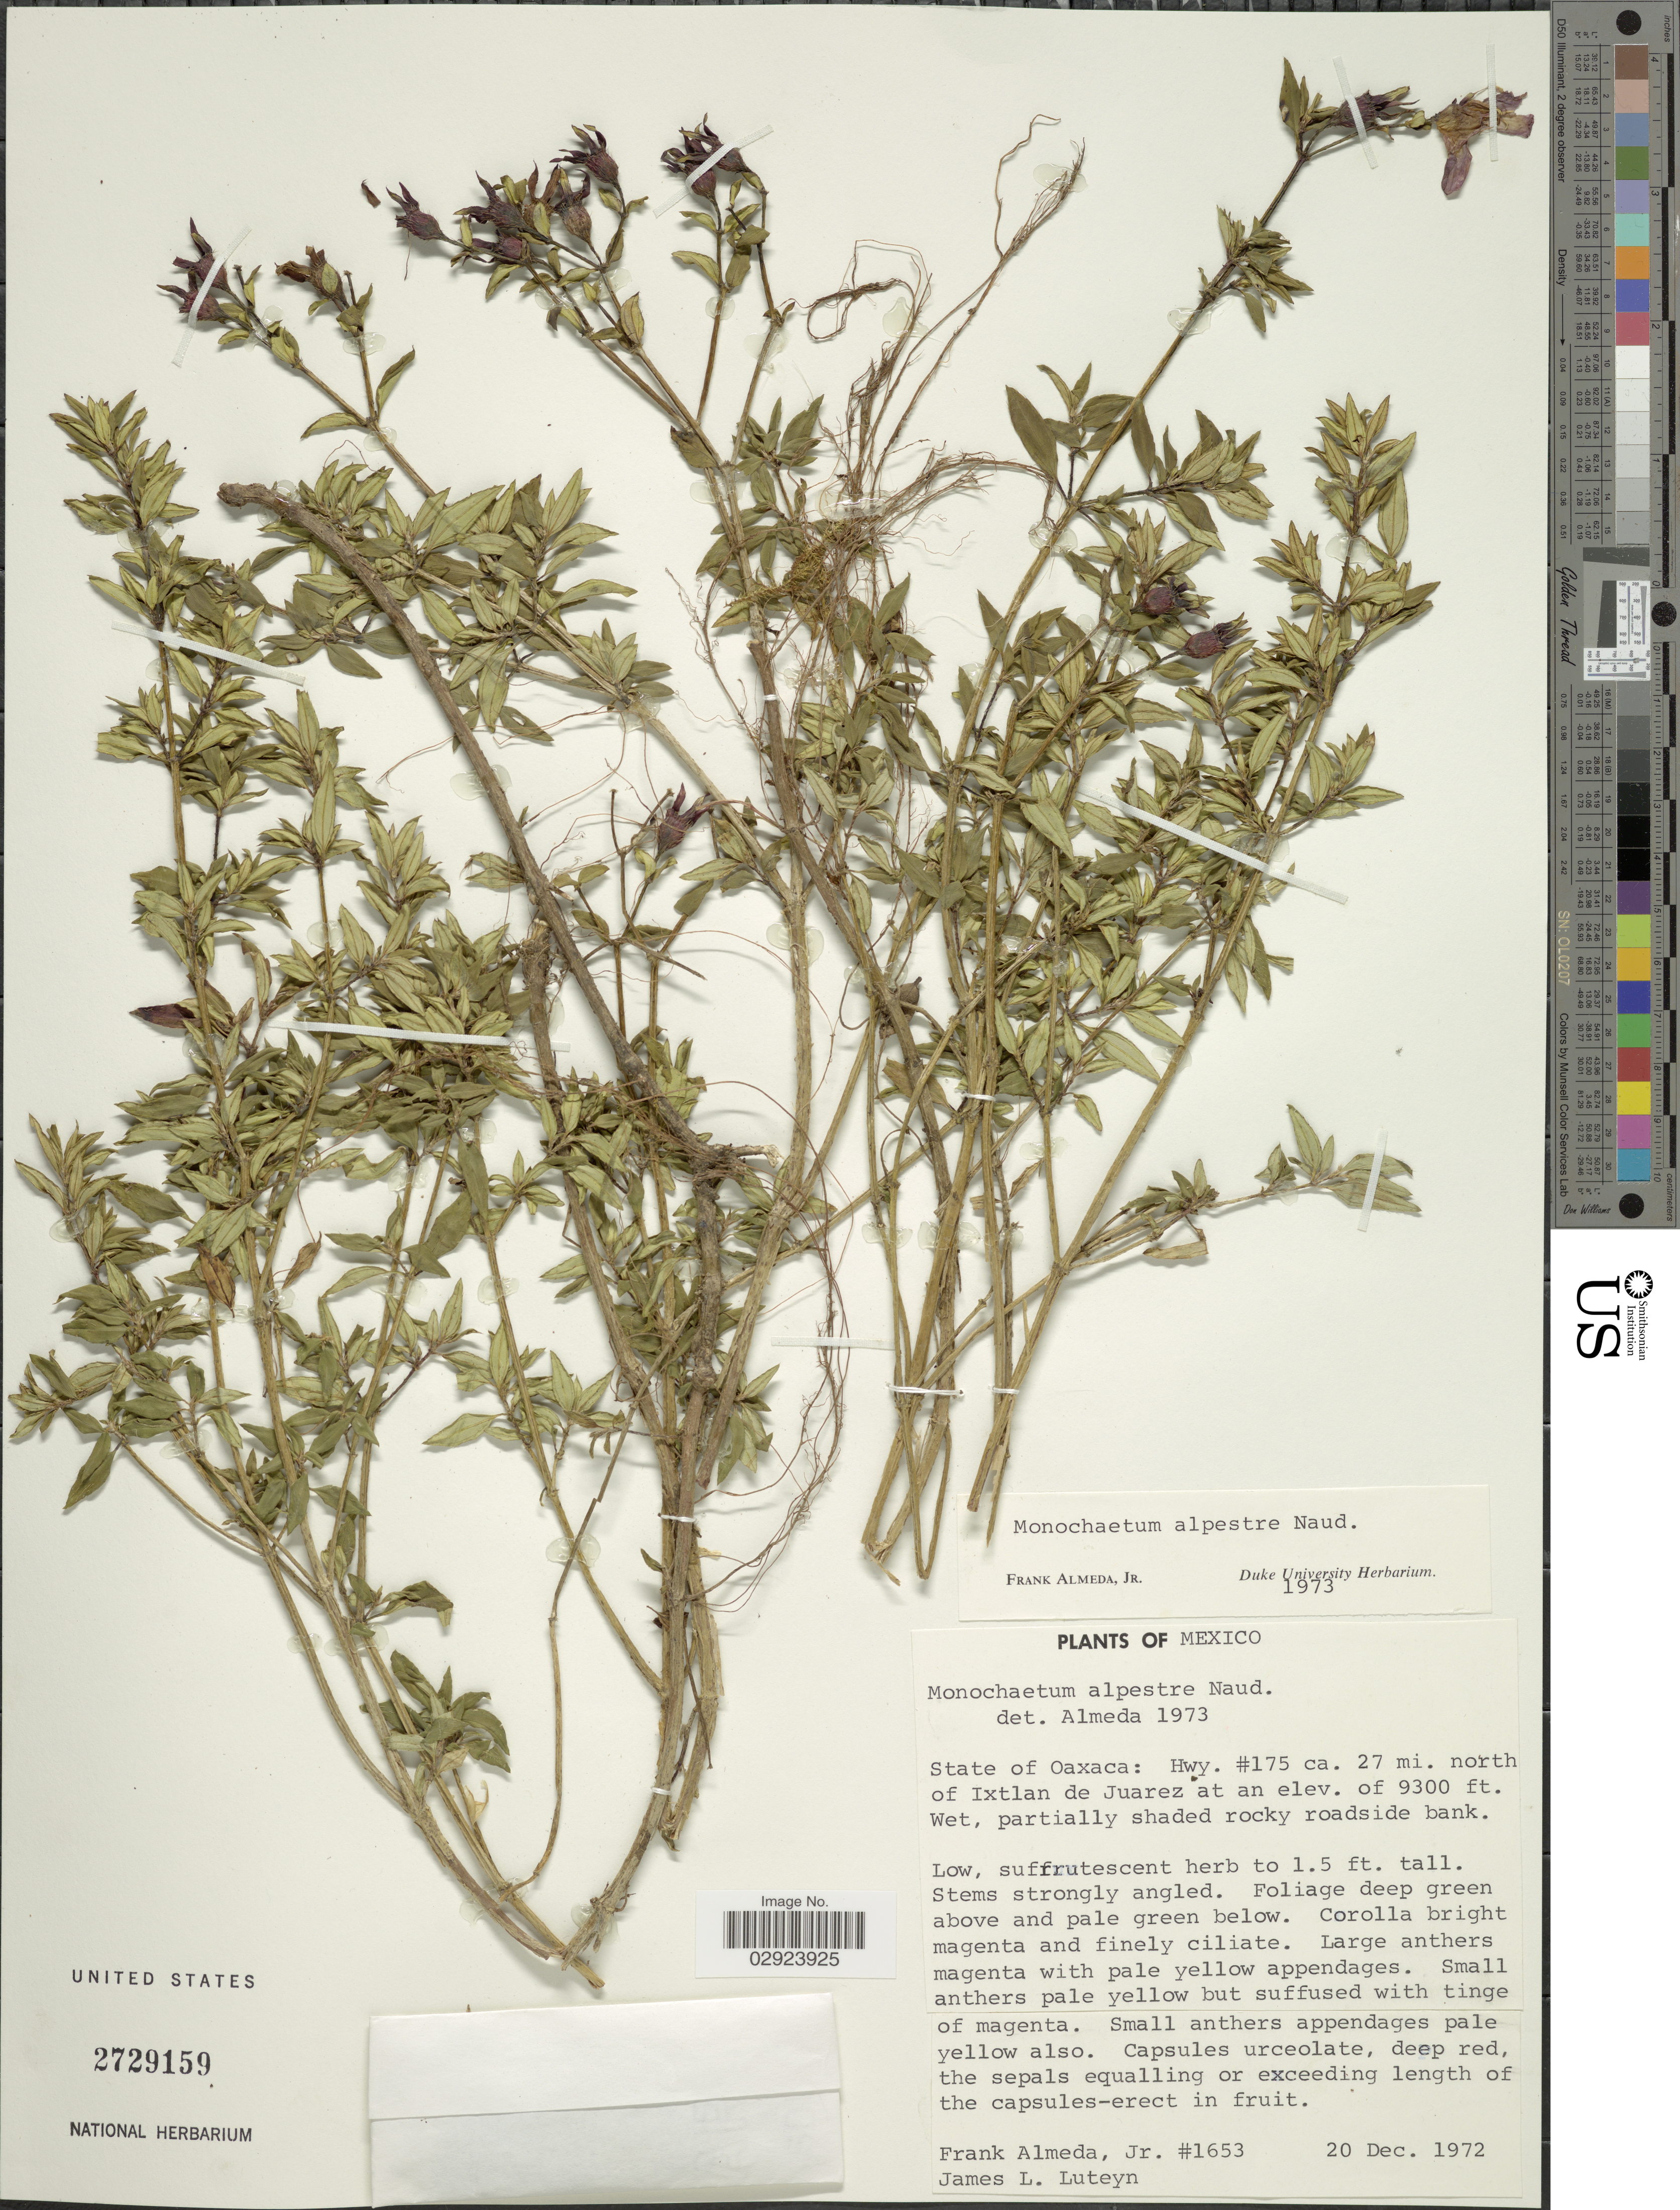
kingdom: Plantae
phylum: Tracheophyta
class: Magnoliopsida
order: Myrtales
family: Melastomataceae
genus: Monochaetum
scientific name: Monochaetum alpestre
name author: Naudin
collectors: F. Almeda & J. L. Luteyn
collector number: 1653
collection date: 1972-12-20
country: Mexico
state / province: Oaxaca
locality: Hwy. # 175 ca. 27 mi. north of Ixtlan de Juarez. Wet, partially shaded rocky roadside bank.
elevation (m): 2835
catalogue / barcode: US 2729159